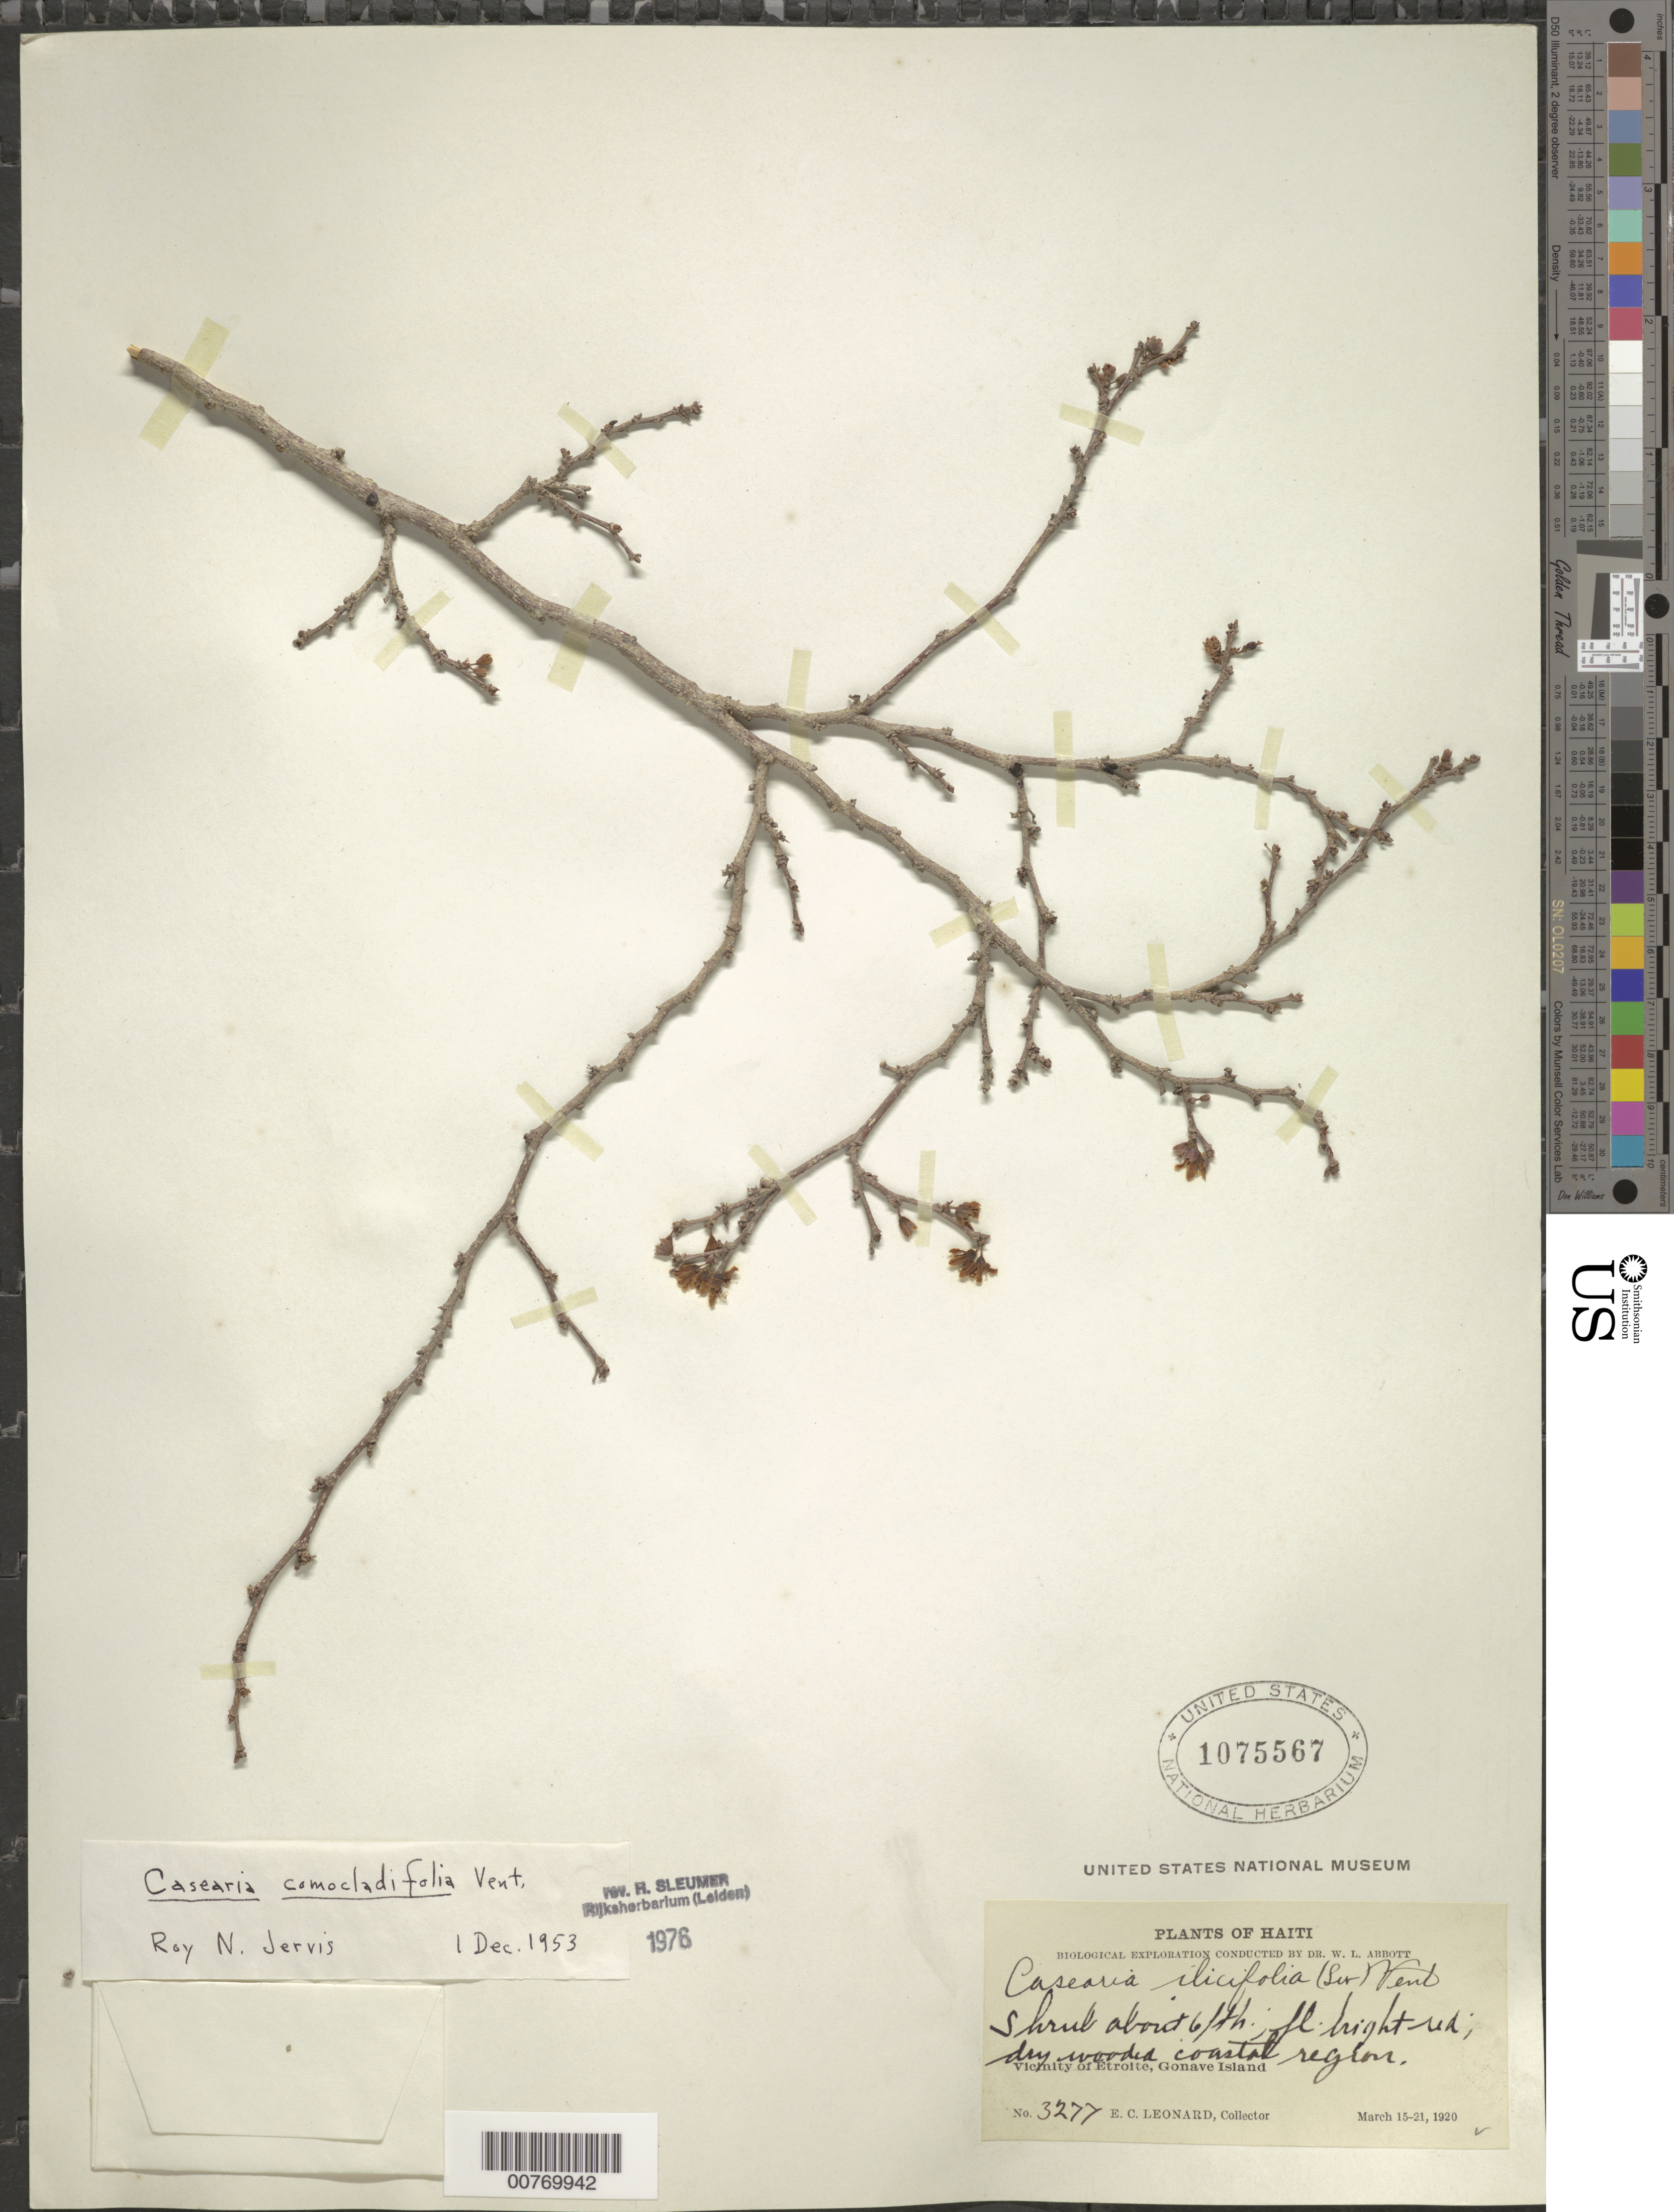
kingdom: Plantae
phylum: Tracheophyta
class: Magnoliopsida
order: Malpighiales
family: Salicaceae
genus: Casearia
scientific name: Casearia comocladifolia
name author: Vent.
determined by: Sleumer, H. O.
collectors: E. C. Leonard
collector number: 3277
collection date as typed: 15 Mar 1920 21 Mar 1920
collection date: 1920-03-15/1920-03-21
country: Haiti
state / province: Ouest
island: Hispaniola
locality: Vicinity of Étroite, Gonave Island.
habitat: Dry wooded coastal region.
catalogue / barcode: US 1075567